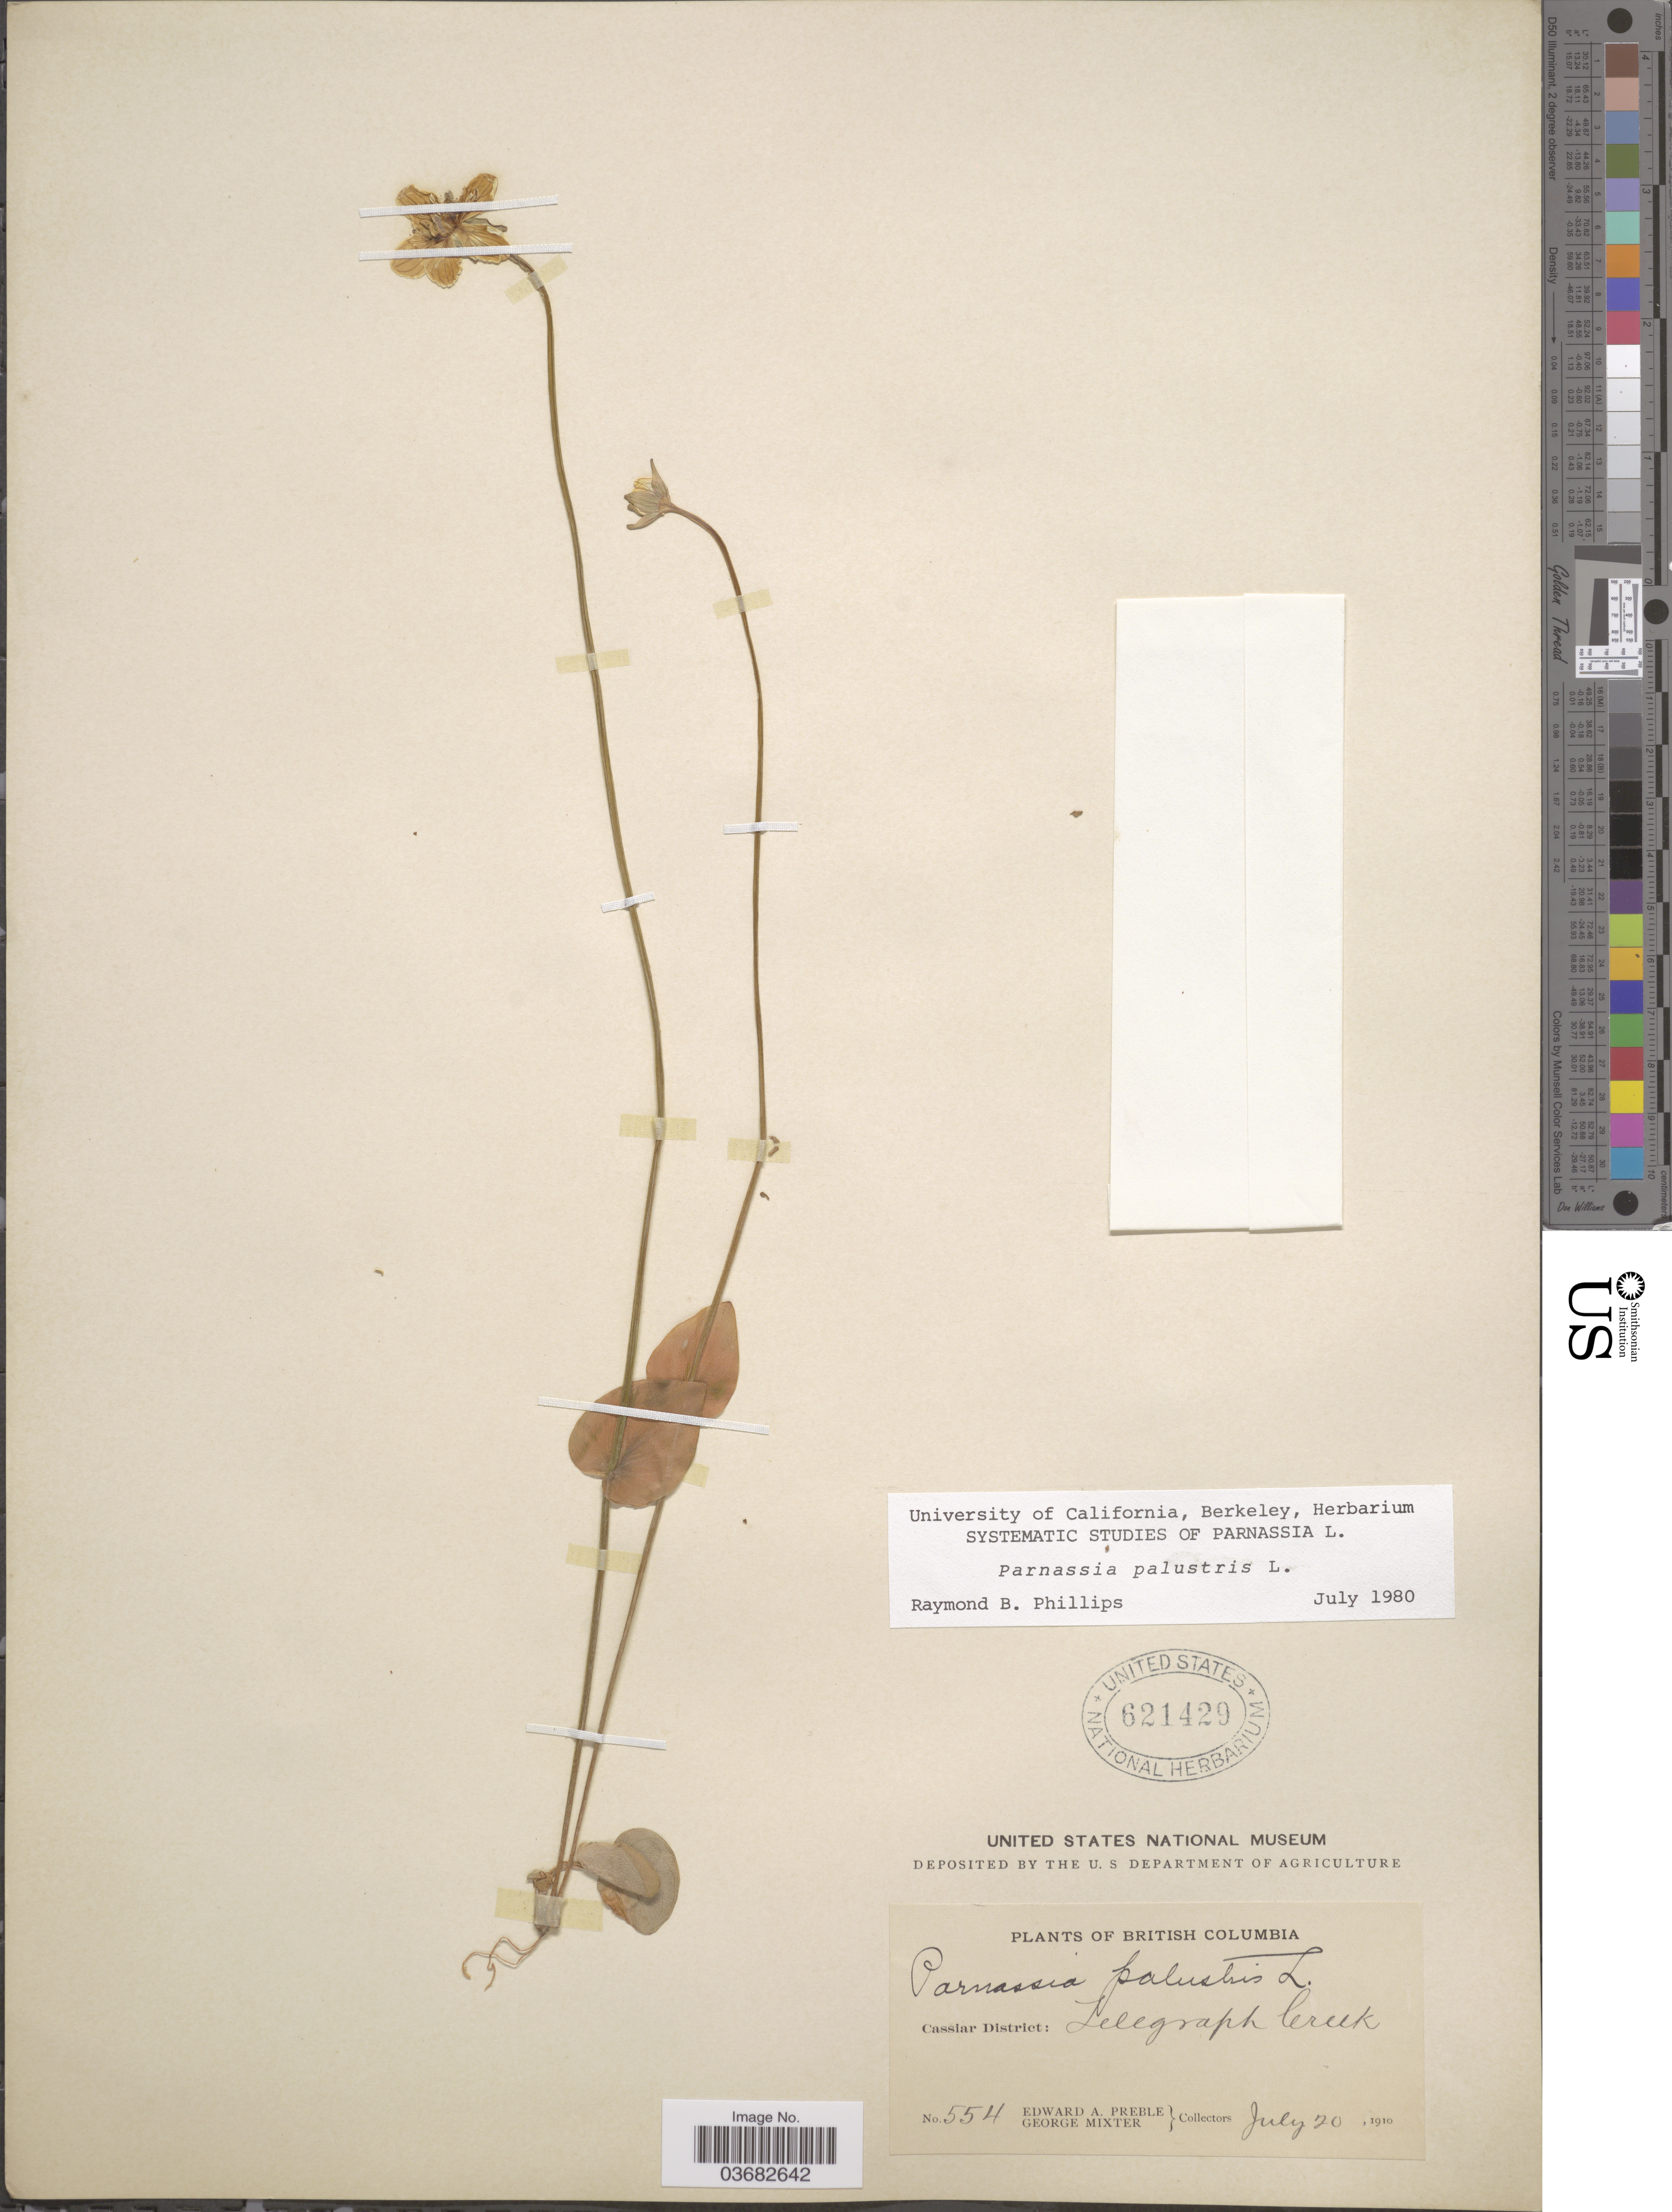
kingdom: Plantae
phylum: Tracheophyta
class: Magnoliopsida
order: Celastrales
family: Parnassiaceae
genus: Parnassia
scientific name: Parnassia palustris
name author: L.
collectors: E. Preble & G. Mixter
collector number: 554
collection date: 1910-07-20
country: Canada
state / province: British Columbia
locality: Cassiar District: Telegraph Creek.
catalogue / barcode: US 621429